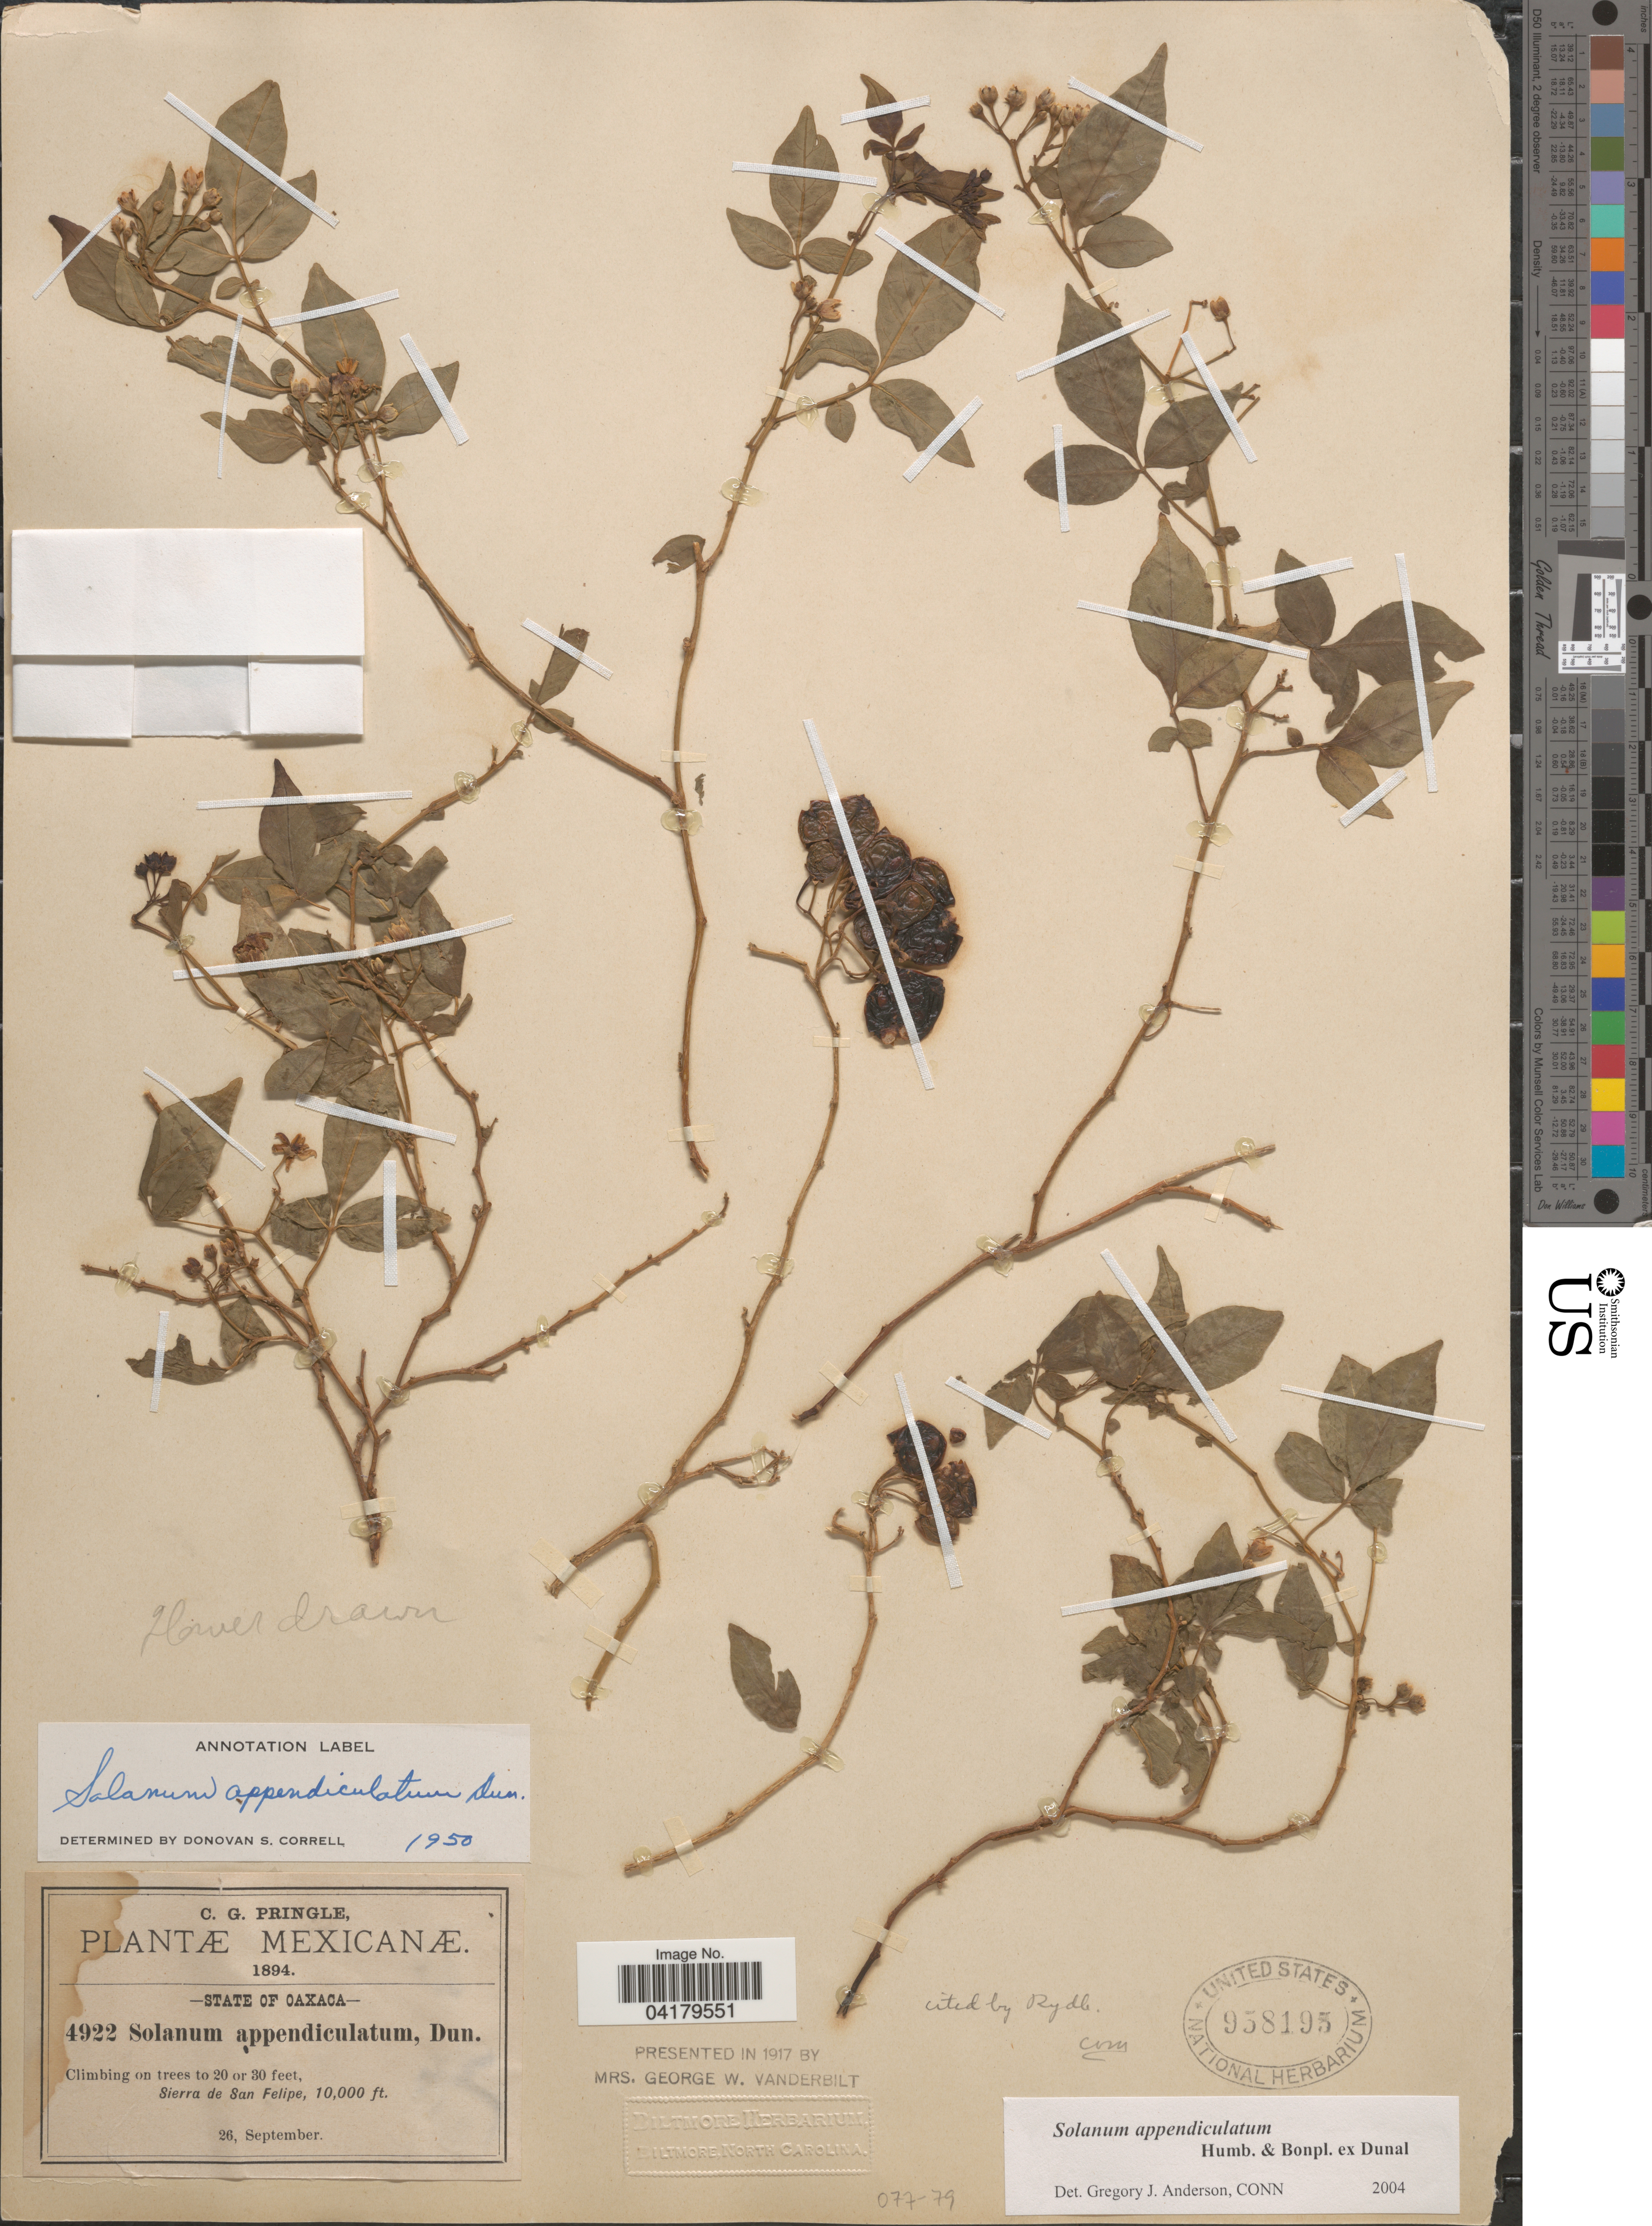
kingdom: Plantae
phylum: Tracheophyta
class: Magnoliopsida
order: Solanales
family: Solanaceae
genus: Solanum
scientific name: Solanum appendiculatum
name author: Humb. & Bonpl. ex Dunal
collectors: C. G. Pringle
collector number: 4922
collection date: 1894-09-26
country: Mexico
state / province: Oaxaca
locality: Sierra de San Felipe.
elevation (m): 3048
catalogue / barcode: US 958195